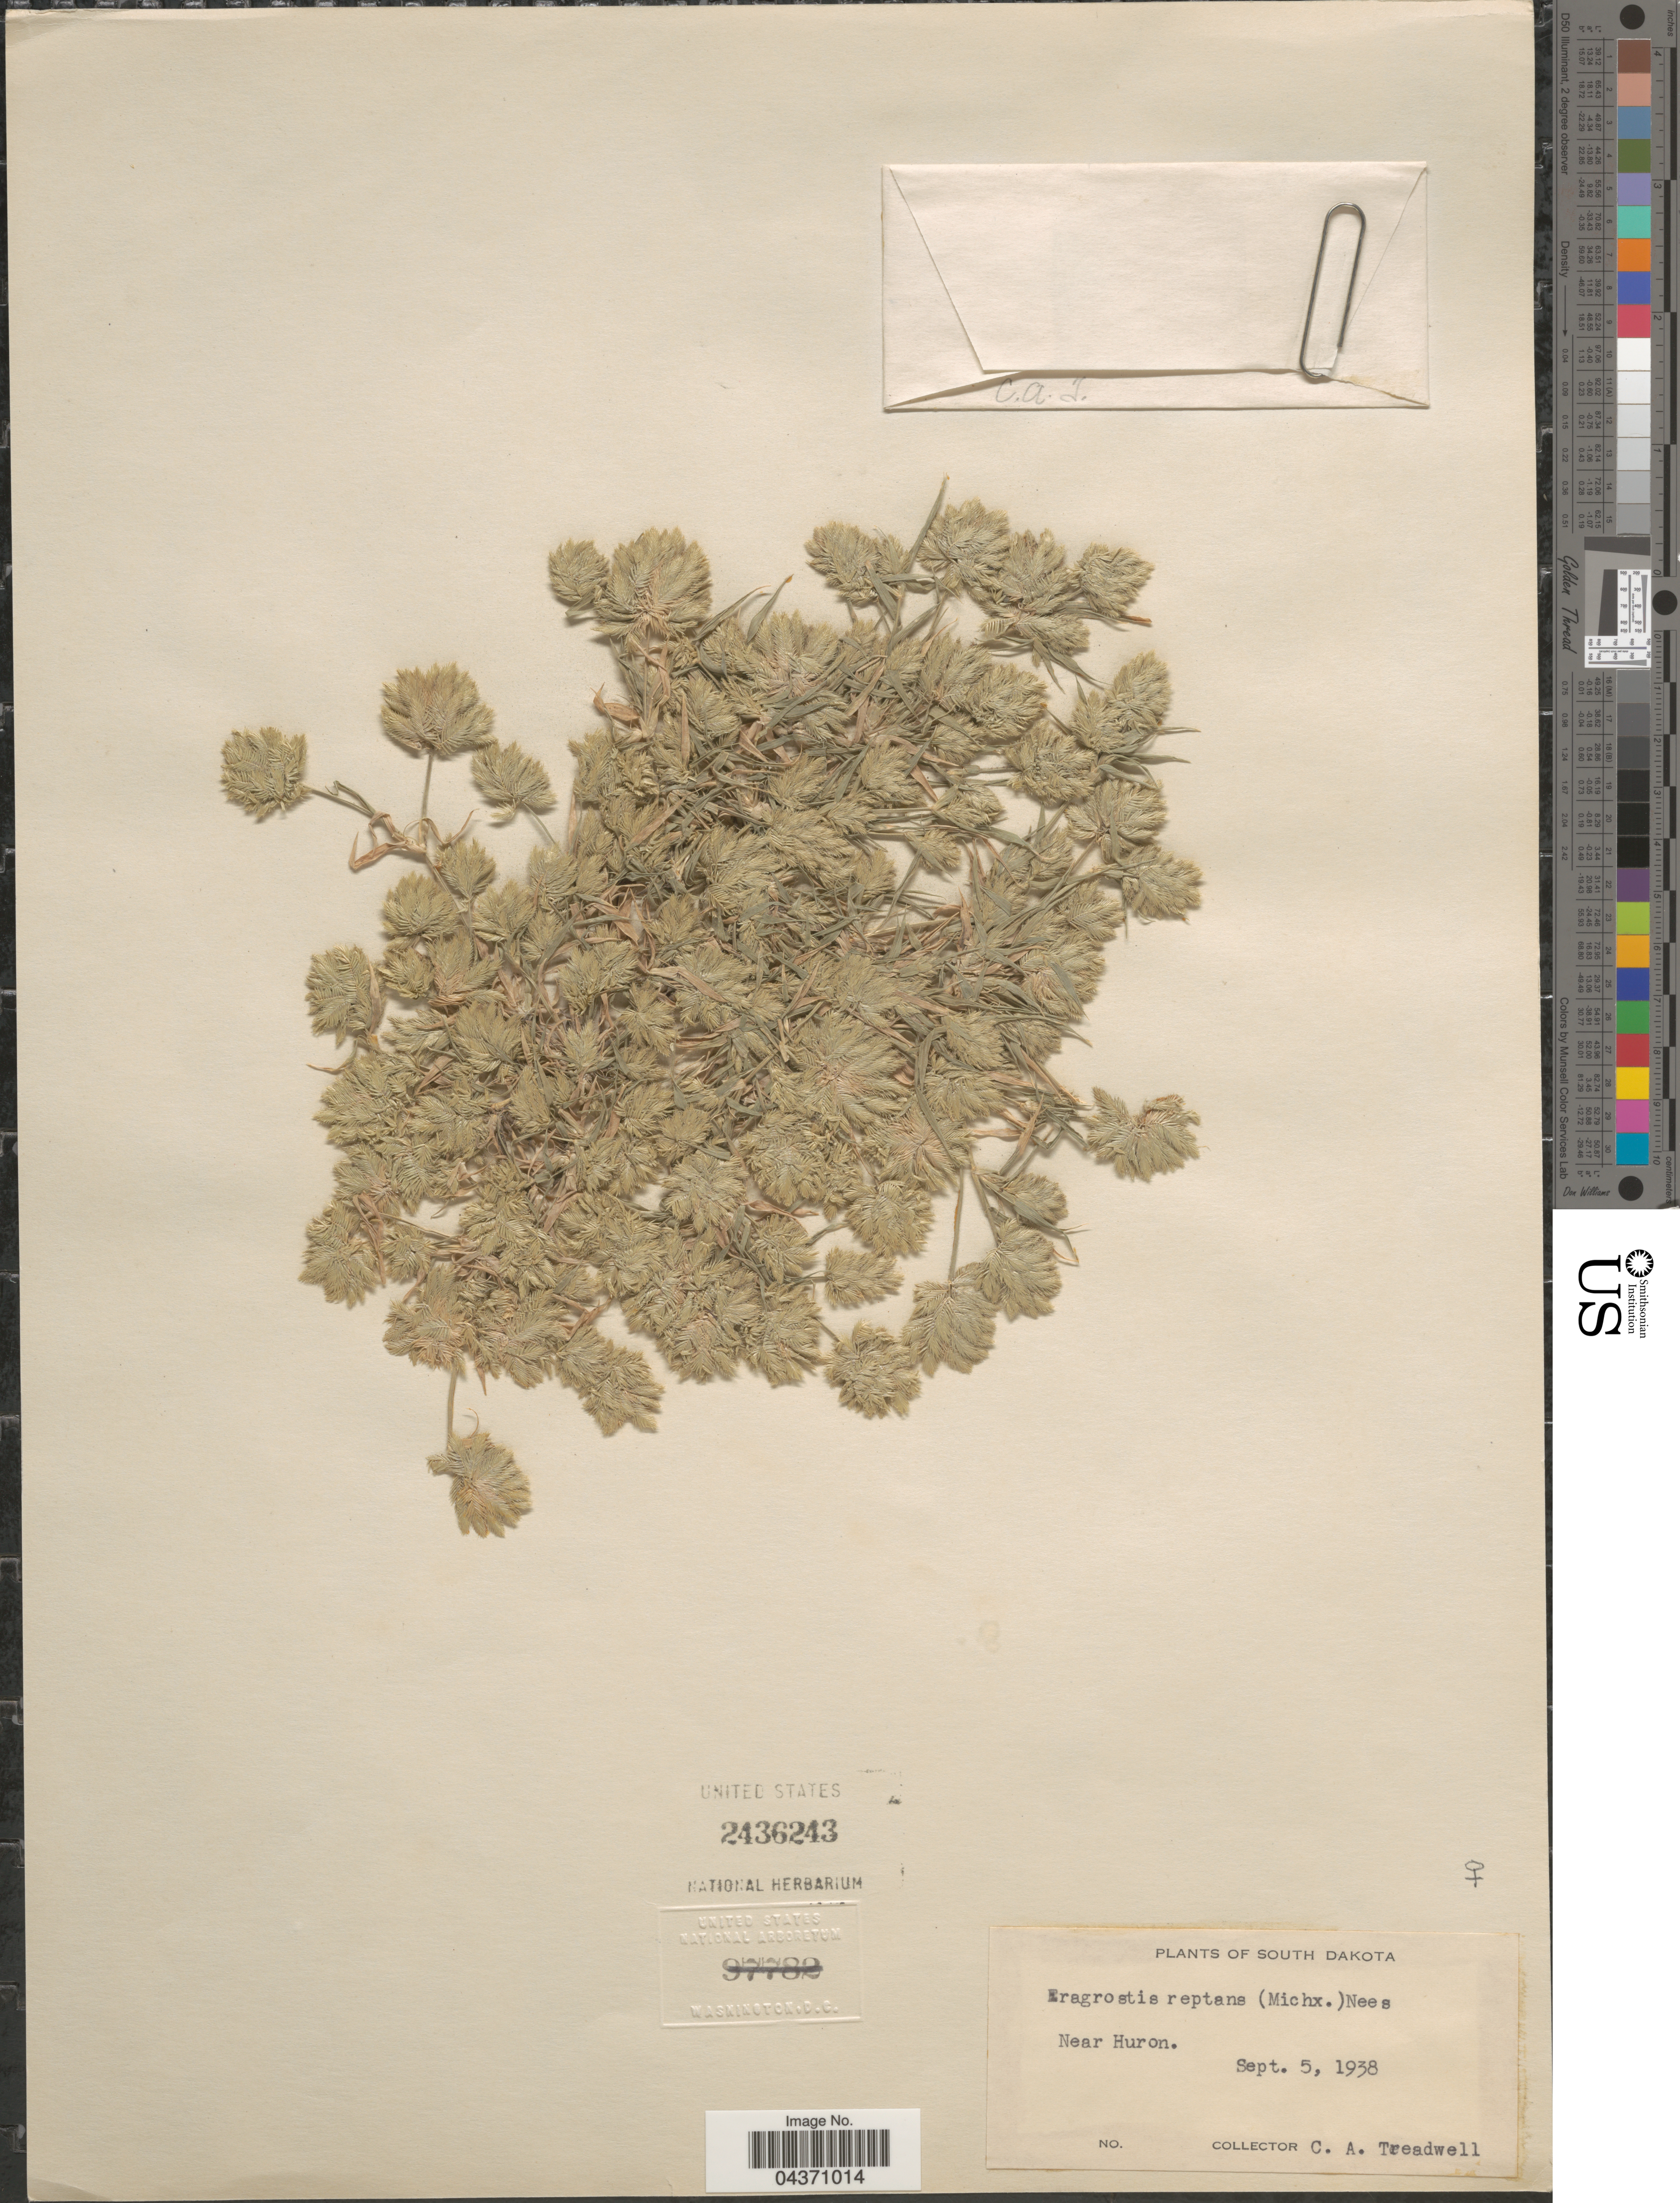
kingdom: Plantae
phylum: Tracheophyta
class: Liliopsida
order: Poales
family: Poaceae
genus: Eragrostis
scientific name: Eragrostis reptans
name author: (Michx.) Nees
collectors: C. Treadwell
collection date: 1938-09-05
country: United States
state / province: South Dakota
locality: Near Huron.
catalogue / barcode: US 2436243